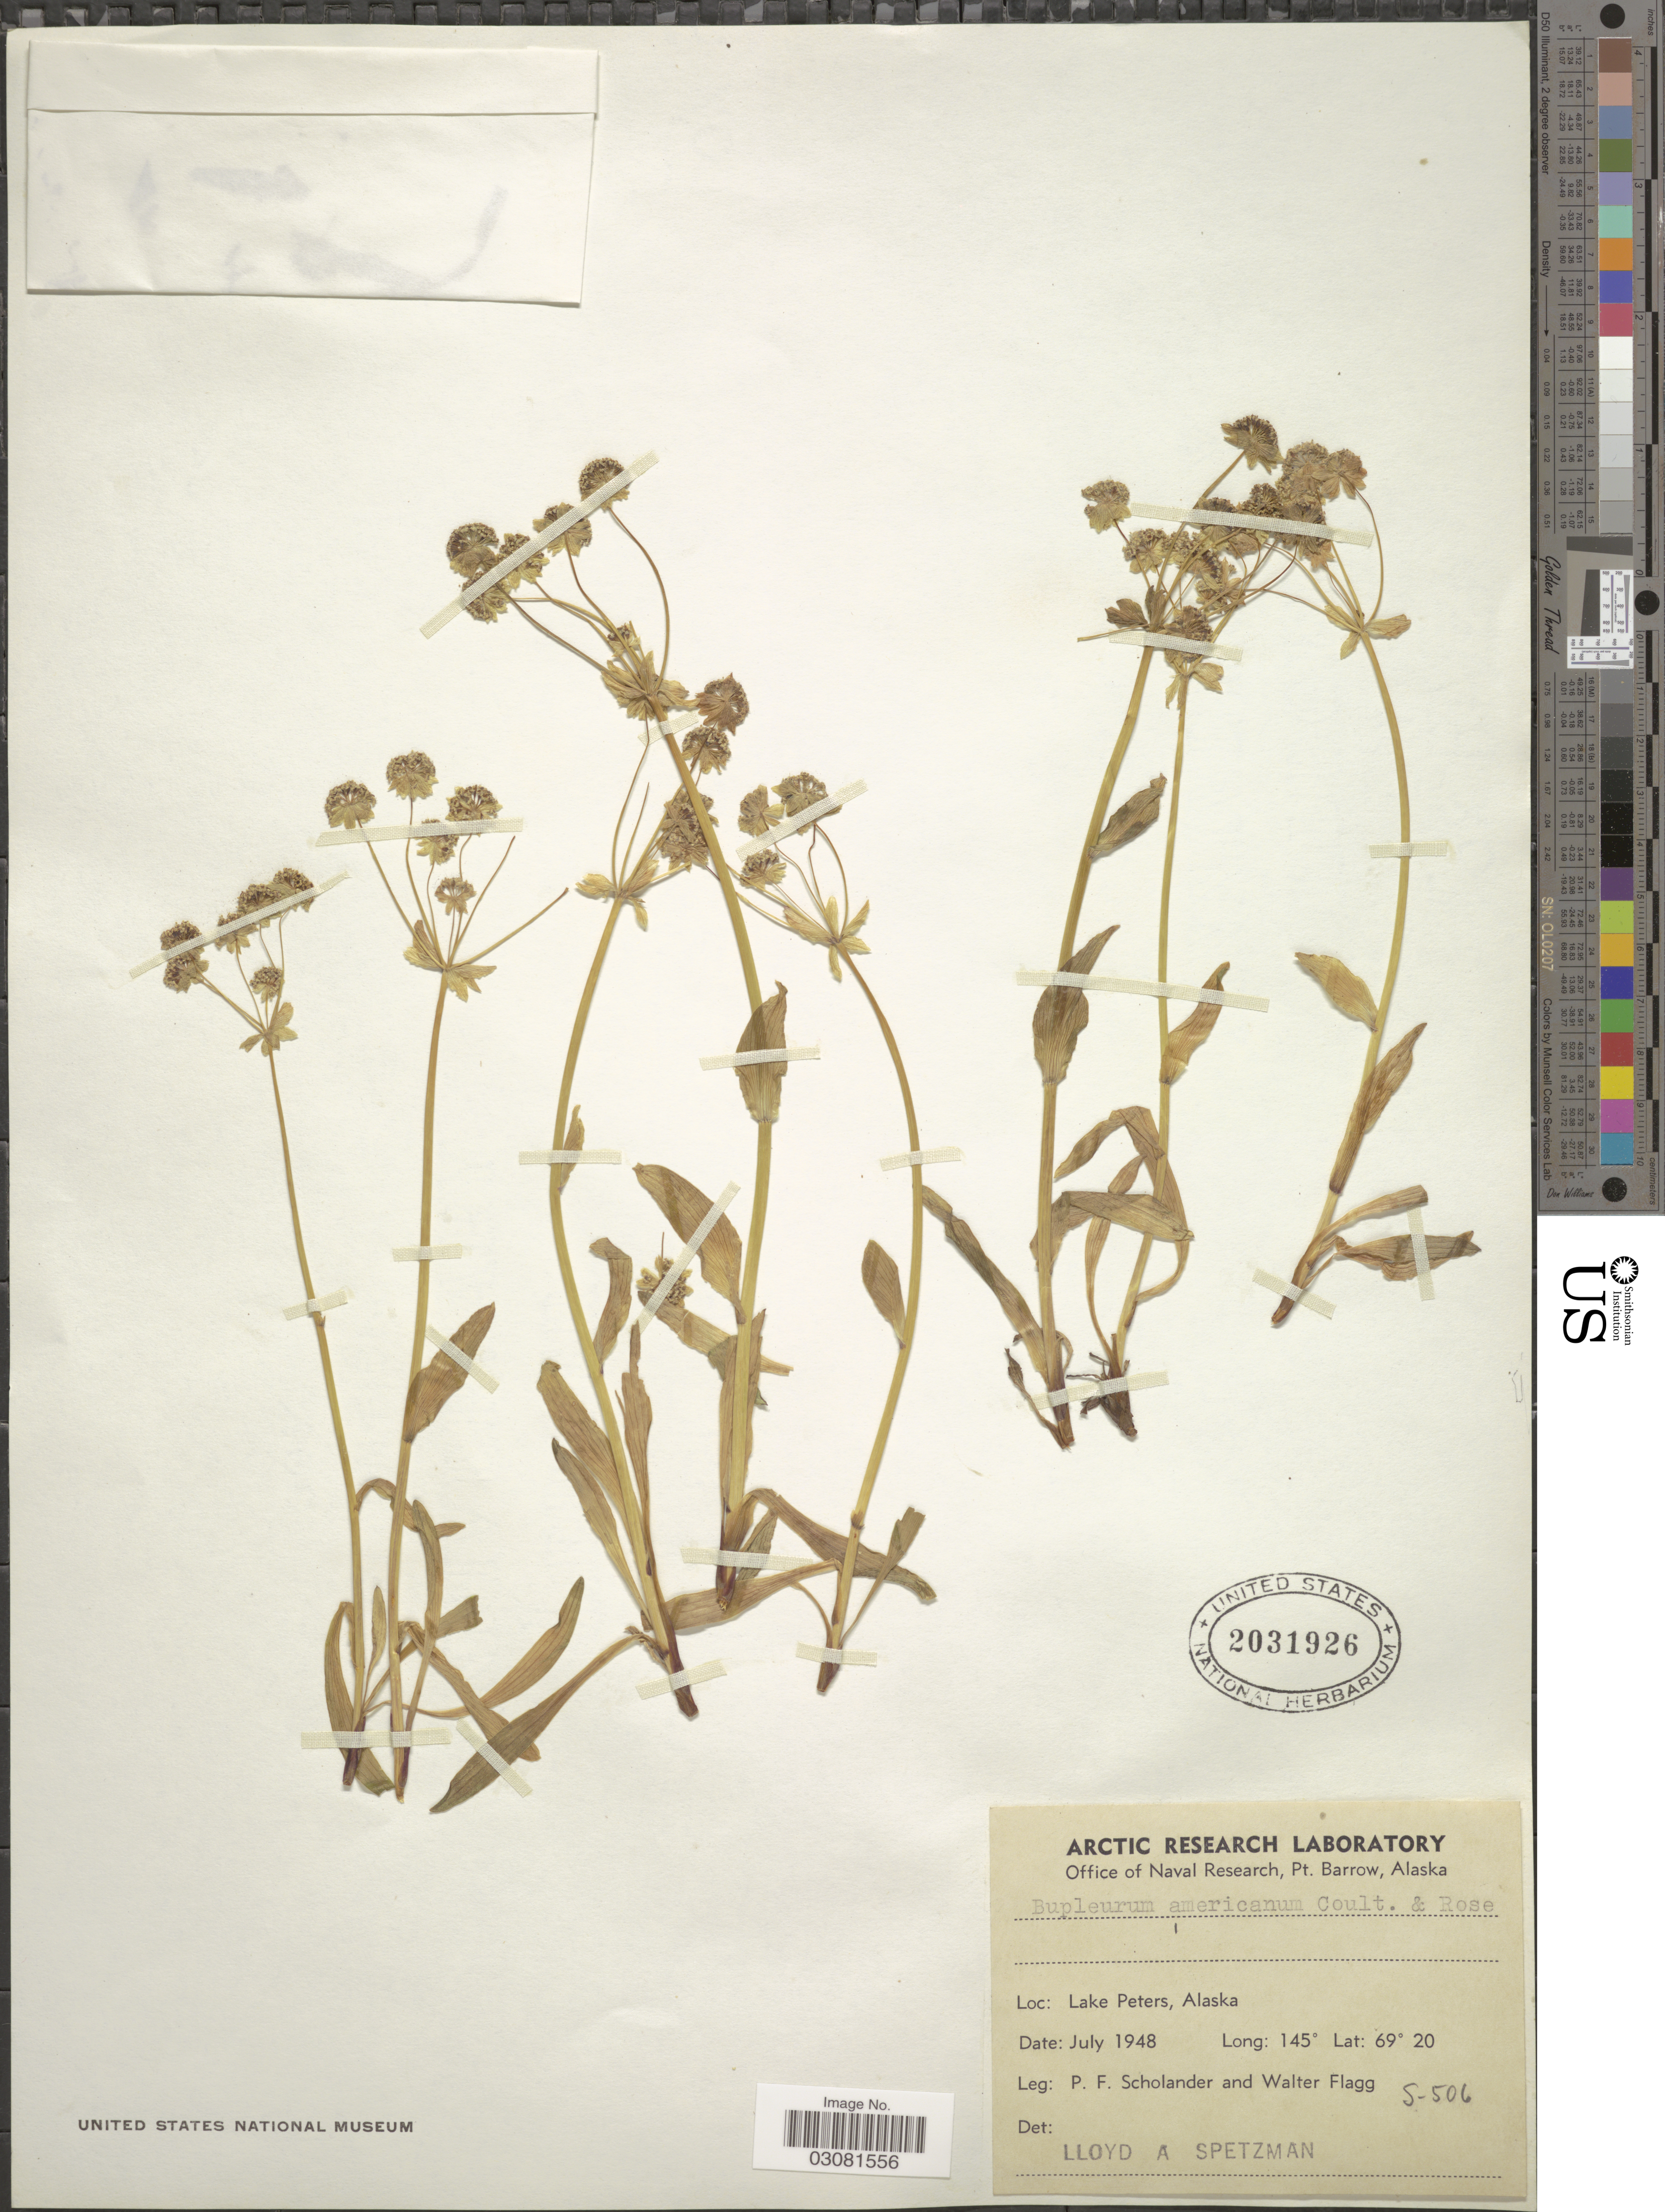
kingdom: Plantae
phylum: Tracheophyta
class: Magnoliopsida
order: Apiales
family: Apiaceae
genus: Bupleurum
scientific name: Bupleurum americanum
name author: J.M. Coult. & Rose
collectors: P. Scholander & W. Flagg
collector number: S-506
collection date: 1948-07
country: United States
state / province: Alaska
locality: Lake Peters.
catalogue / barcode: US 2031926